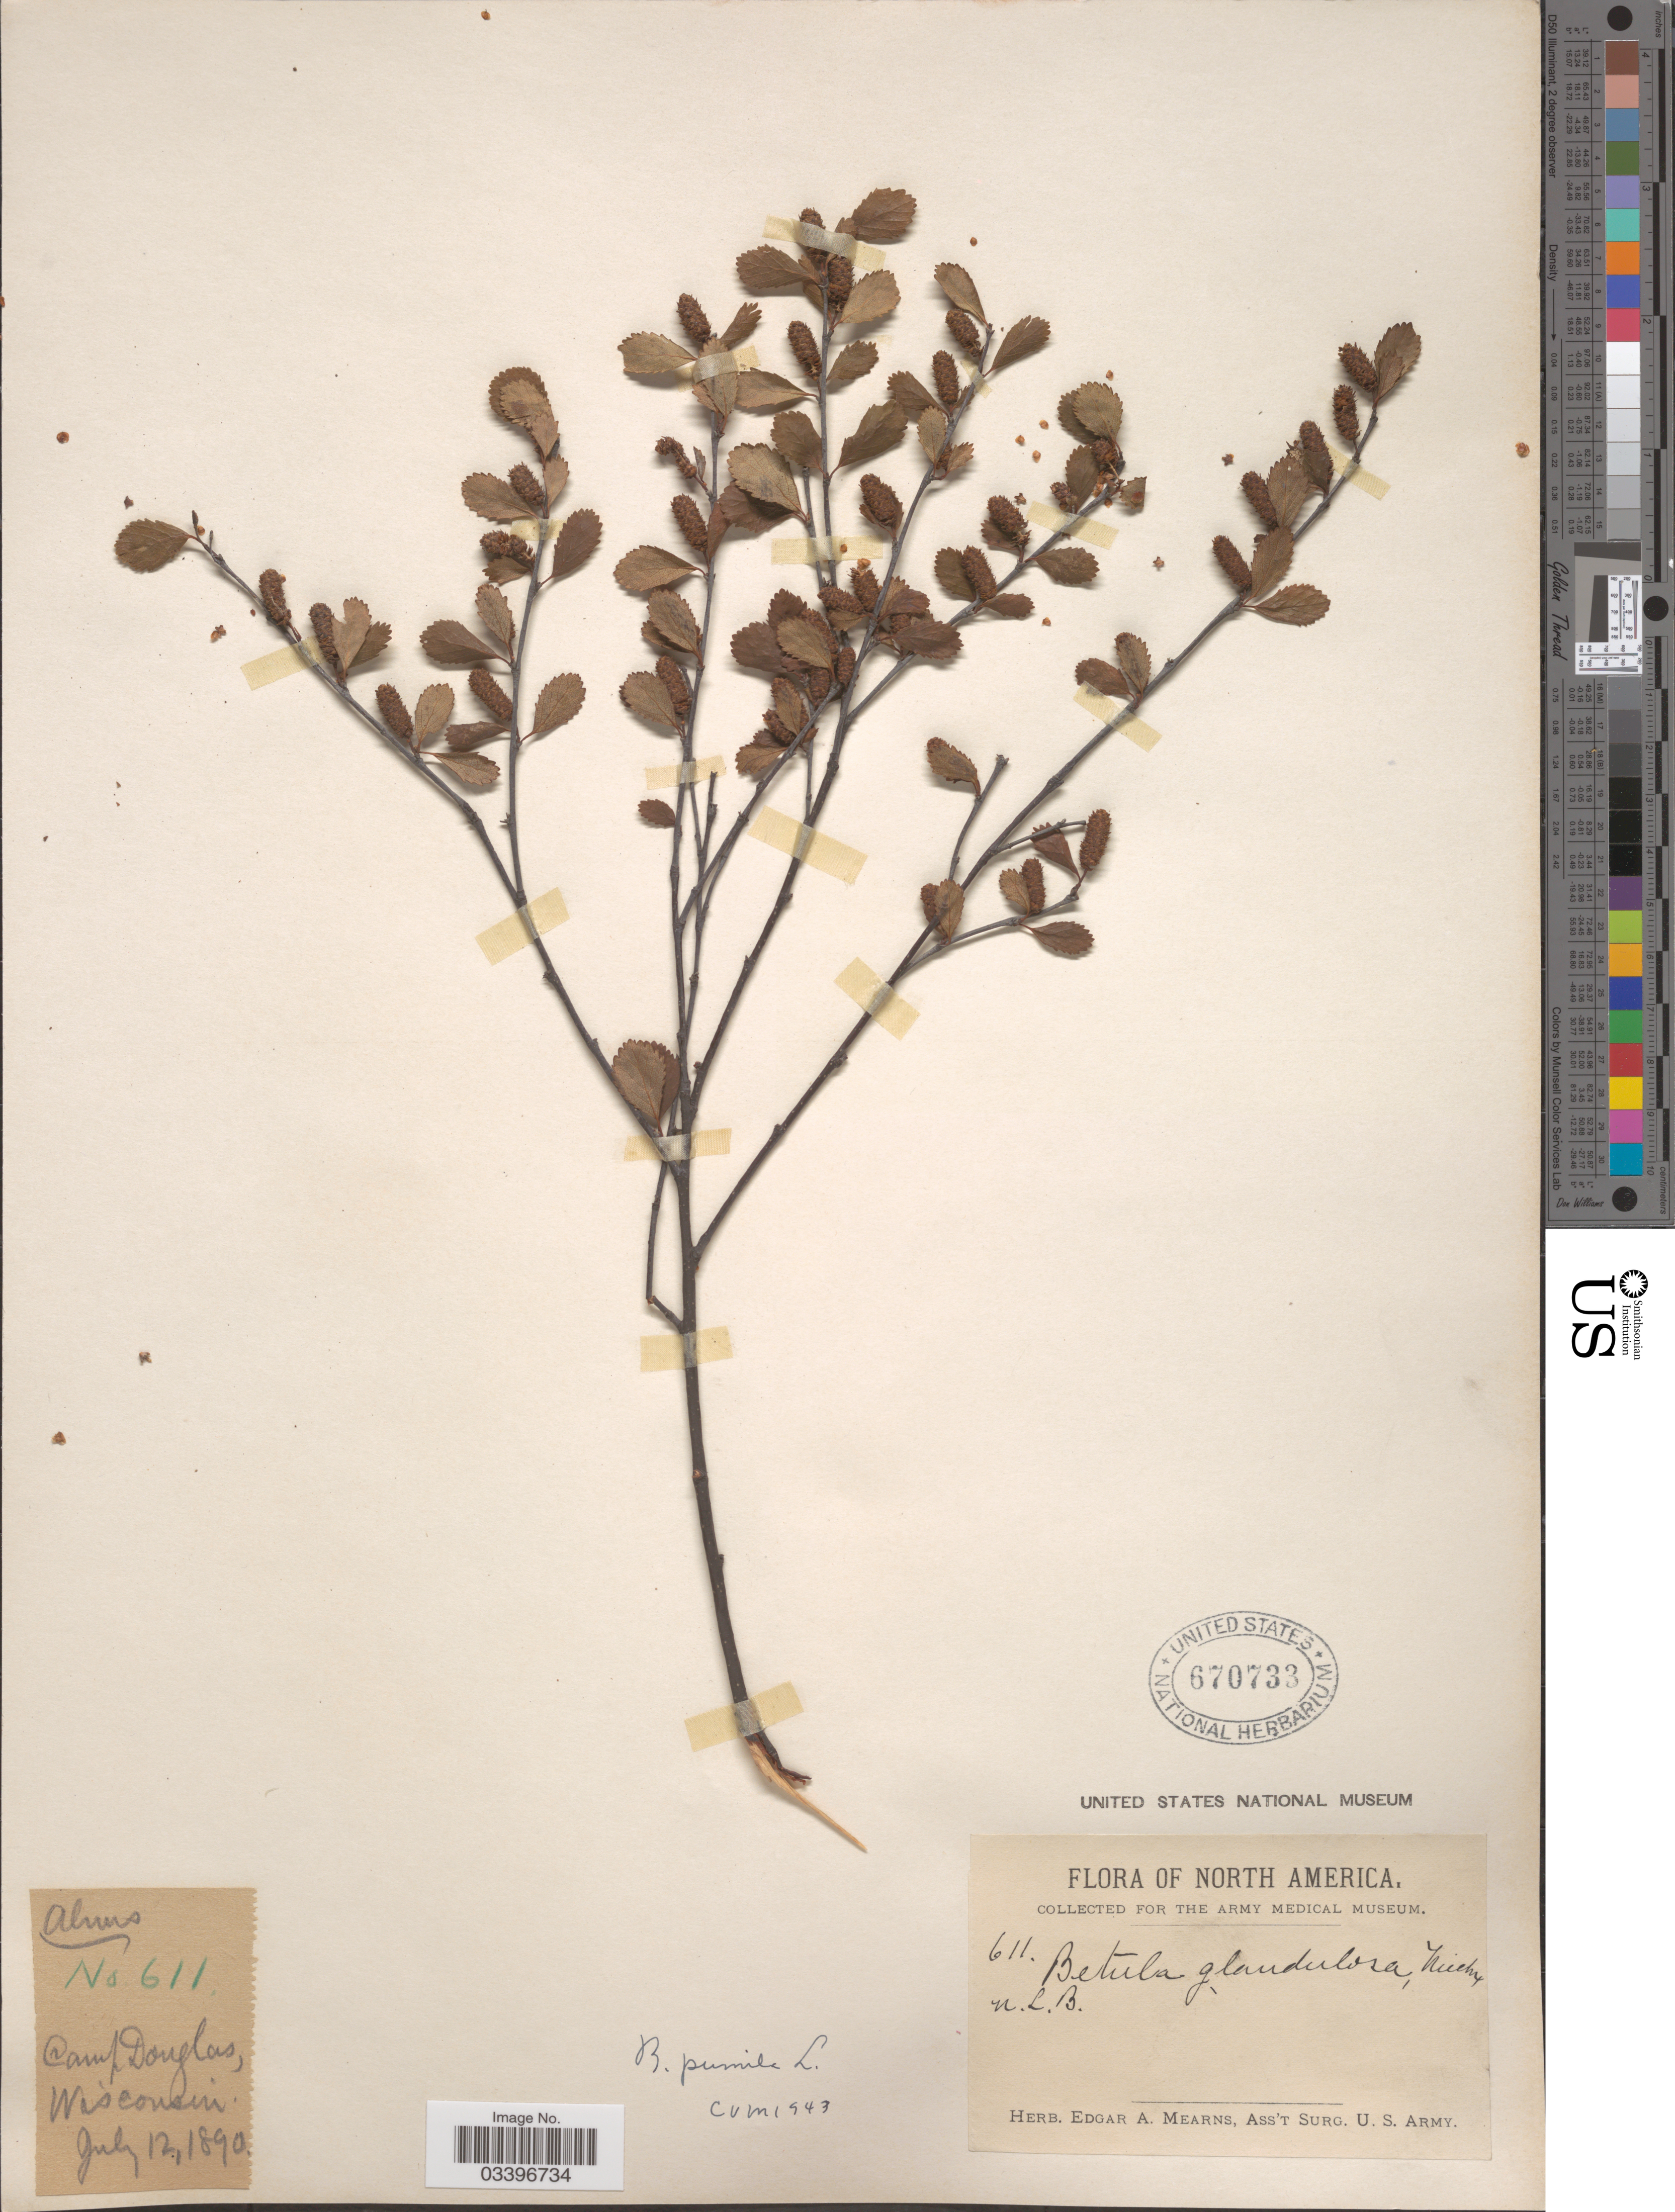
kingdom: Plantae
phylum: Tracheophyta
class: Magnoliopsida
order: Fagales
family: Betulaceae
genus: Betula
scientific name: Betula pumila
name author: L.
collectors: ex herb. Edgar A. Mearns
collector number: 611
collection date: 1890-07-12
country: United States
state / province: Wisconsin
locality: Camp Douglas.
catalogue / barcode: US 670733